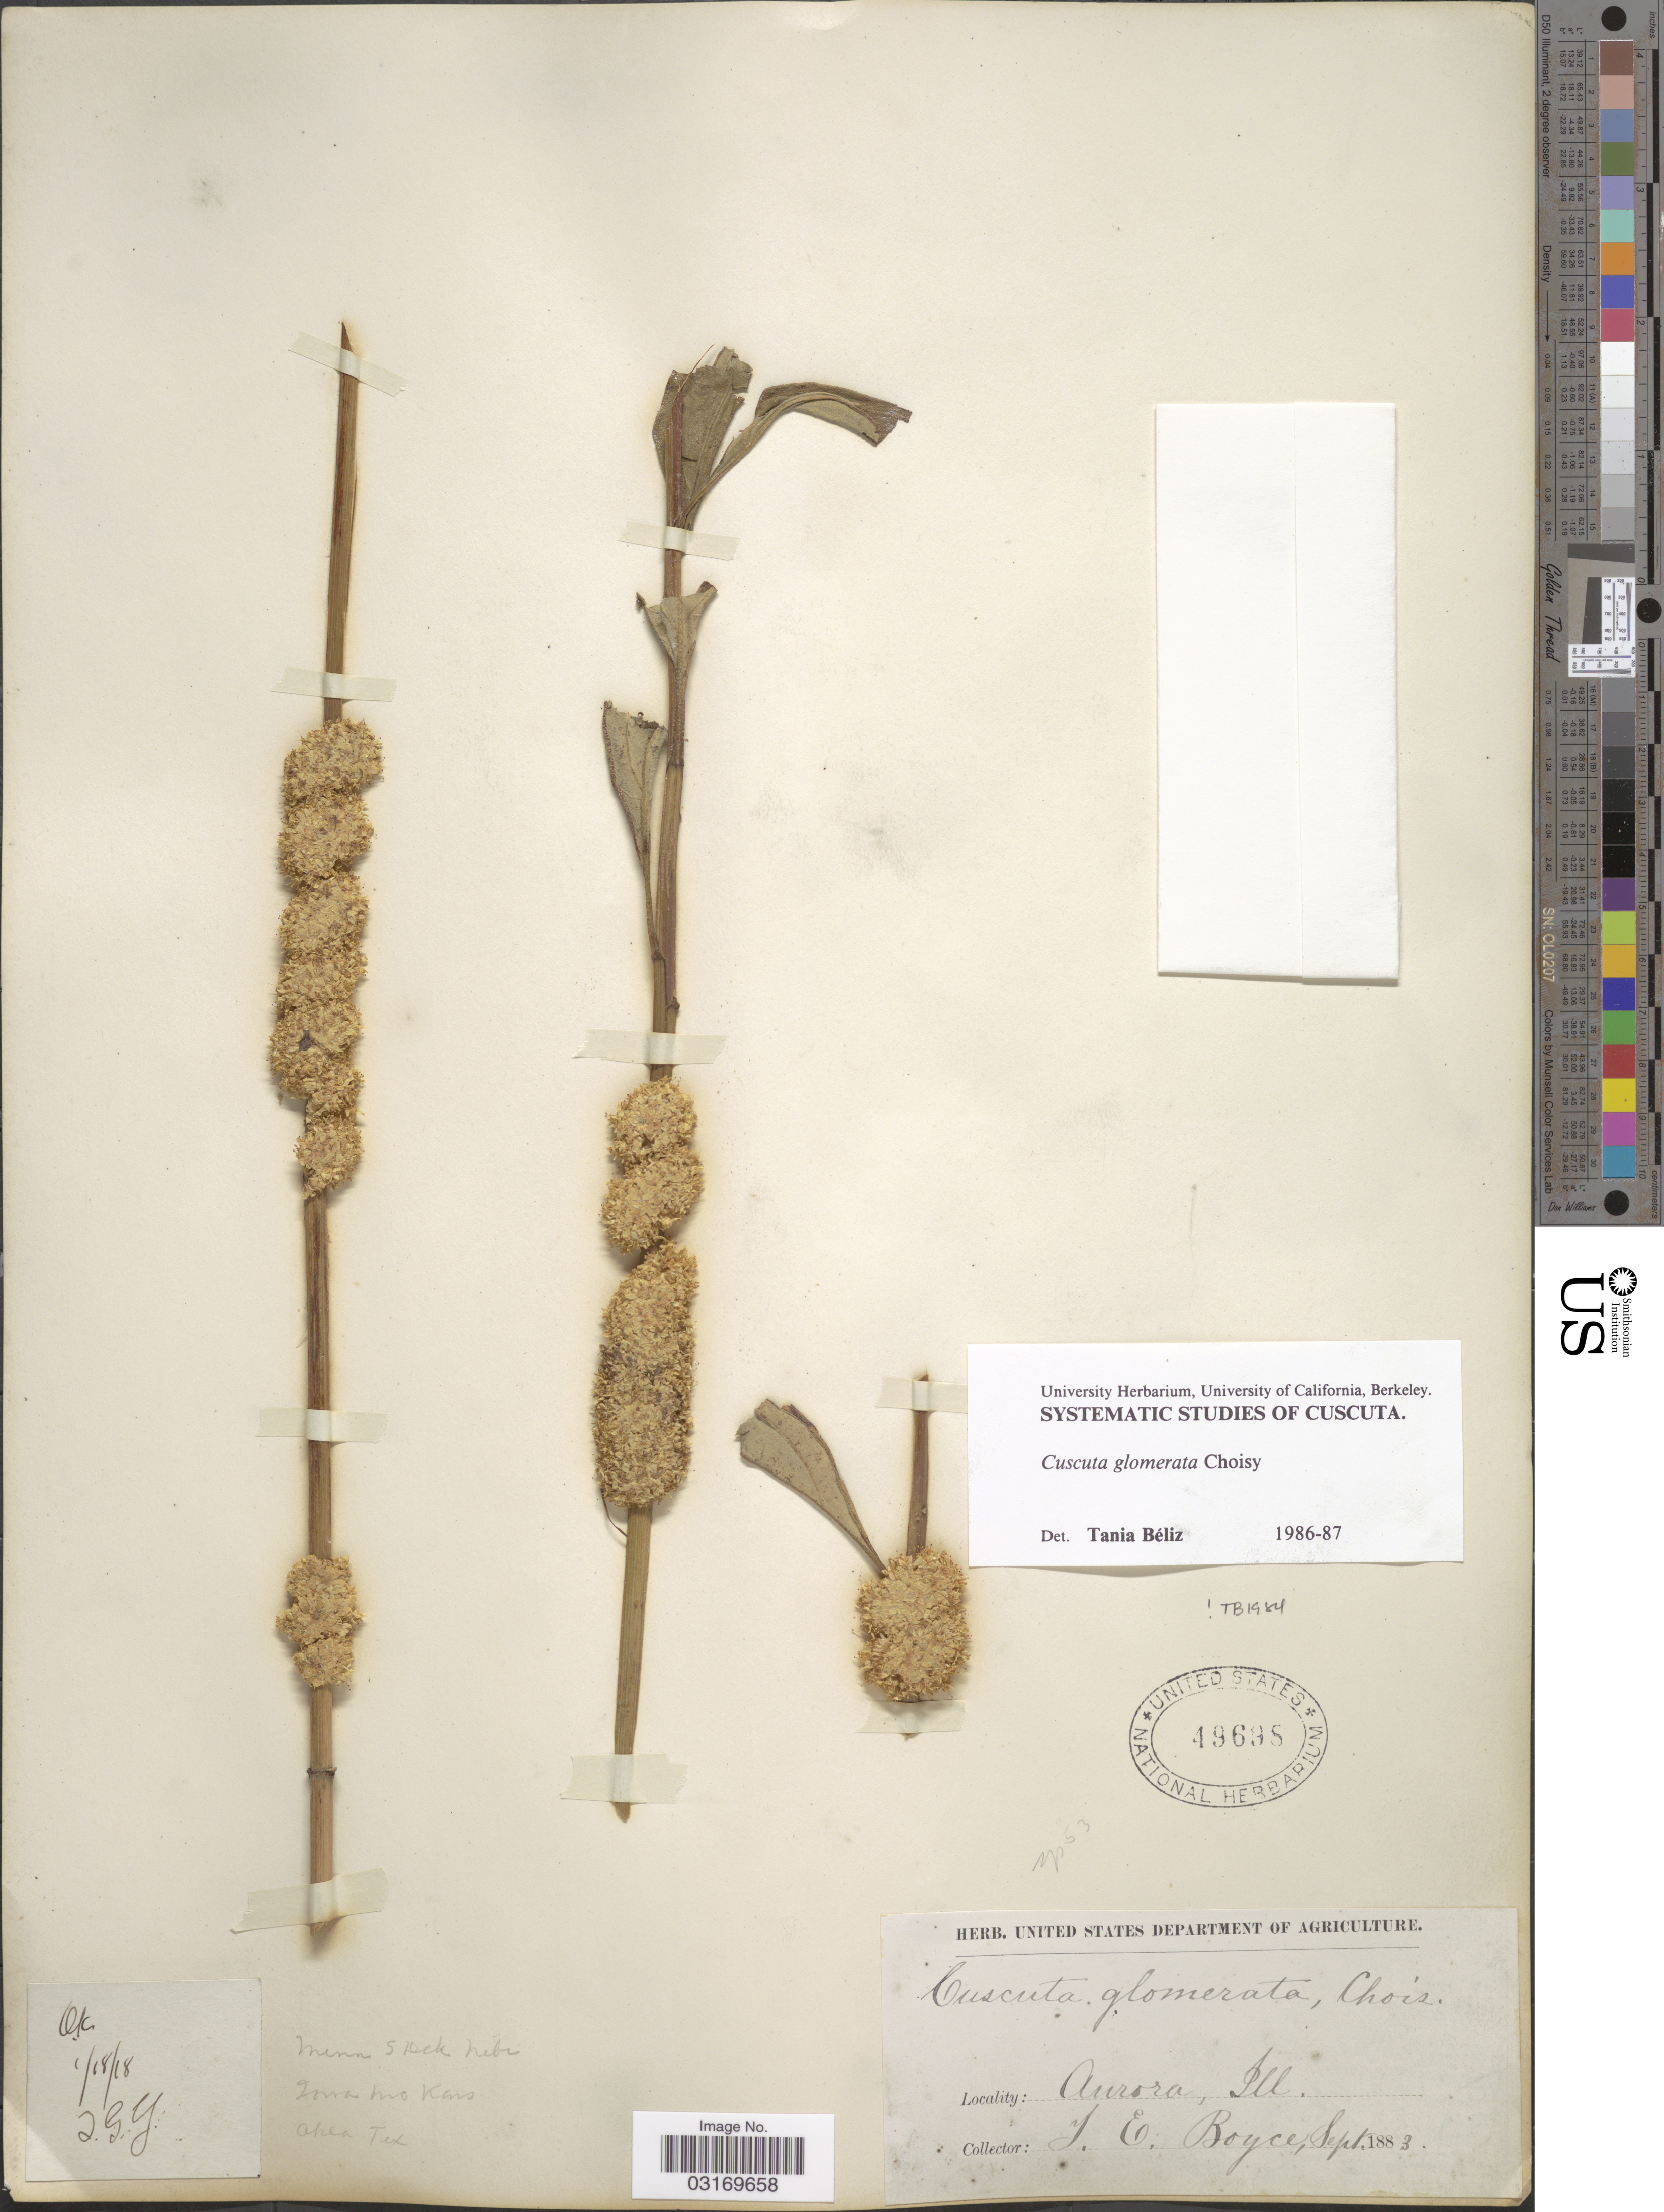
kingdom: Plantae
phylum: Tracheophyta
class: Magnoliopsida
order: Solanales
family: Convolvulaceae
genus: Cuscuta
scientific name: Cuscuta glomerata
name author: Chris.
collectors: Y. Boyce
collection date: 1883-09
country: United States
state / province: Illinois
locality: Aurora.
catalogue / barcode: US 49698